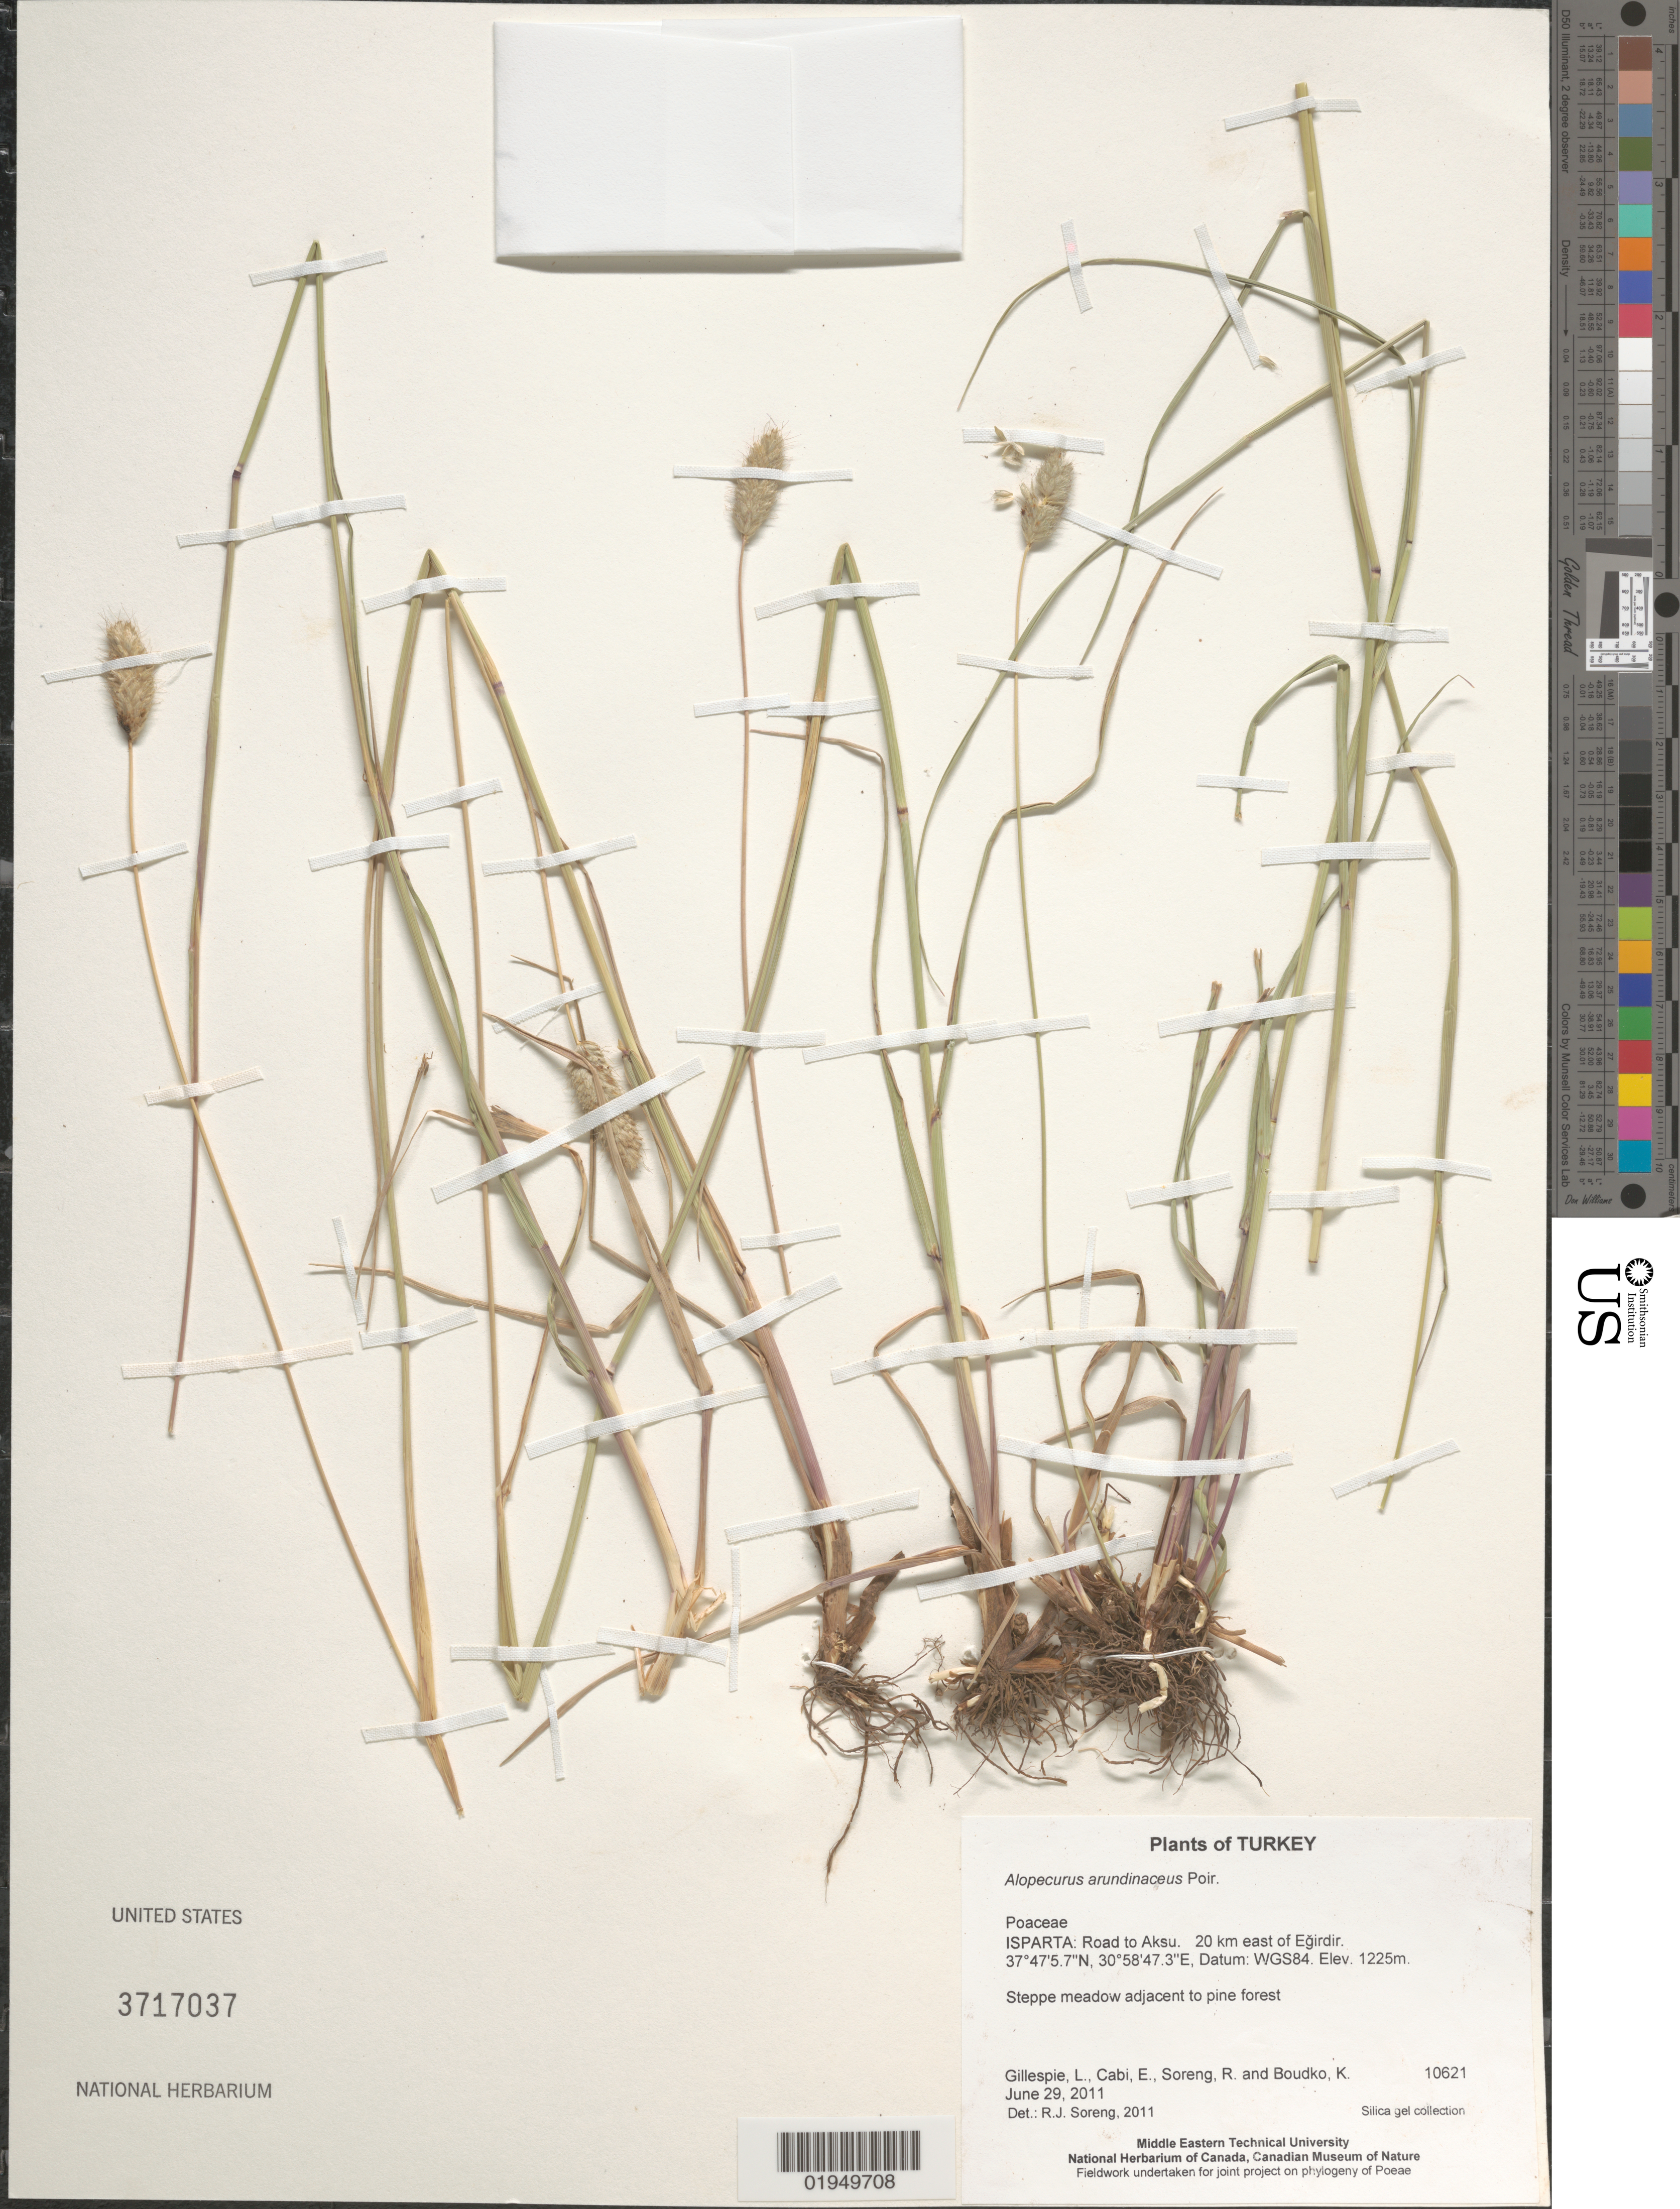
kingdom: Plantae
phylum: Tracheophyta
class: Liliopsida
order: Poales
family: Poaceae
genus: Alopecurus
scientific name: Alopecurus arundinaceus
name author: Poir.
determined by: Soreng, Robert J., Research Associate (BOT), Smithsonian Institution - National Museum of Natural History (UNITED STATES)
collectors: L. J. Gillespie, E. Cabi, R. J. Soreng & K. Boudko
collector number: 10621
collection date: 2011-06-29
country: Turkey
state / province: Isparta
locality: Road to Aksu. 20 km east of Egirdir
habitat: Steppe meadow adjacent to pine forest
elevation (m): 1225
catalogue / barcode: US 3717037